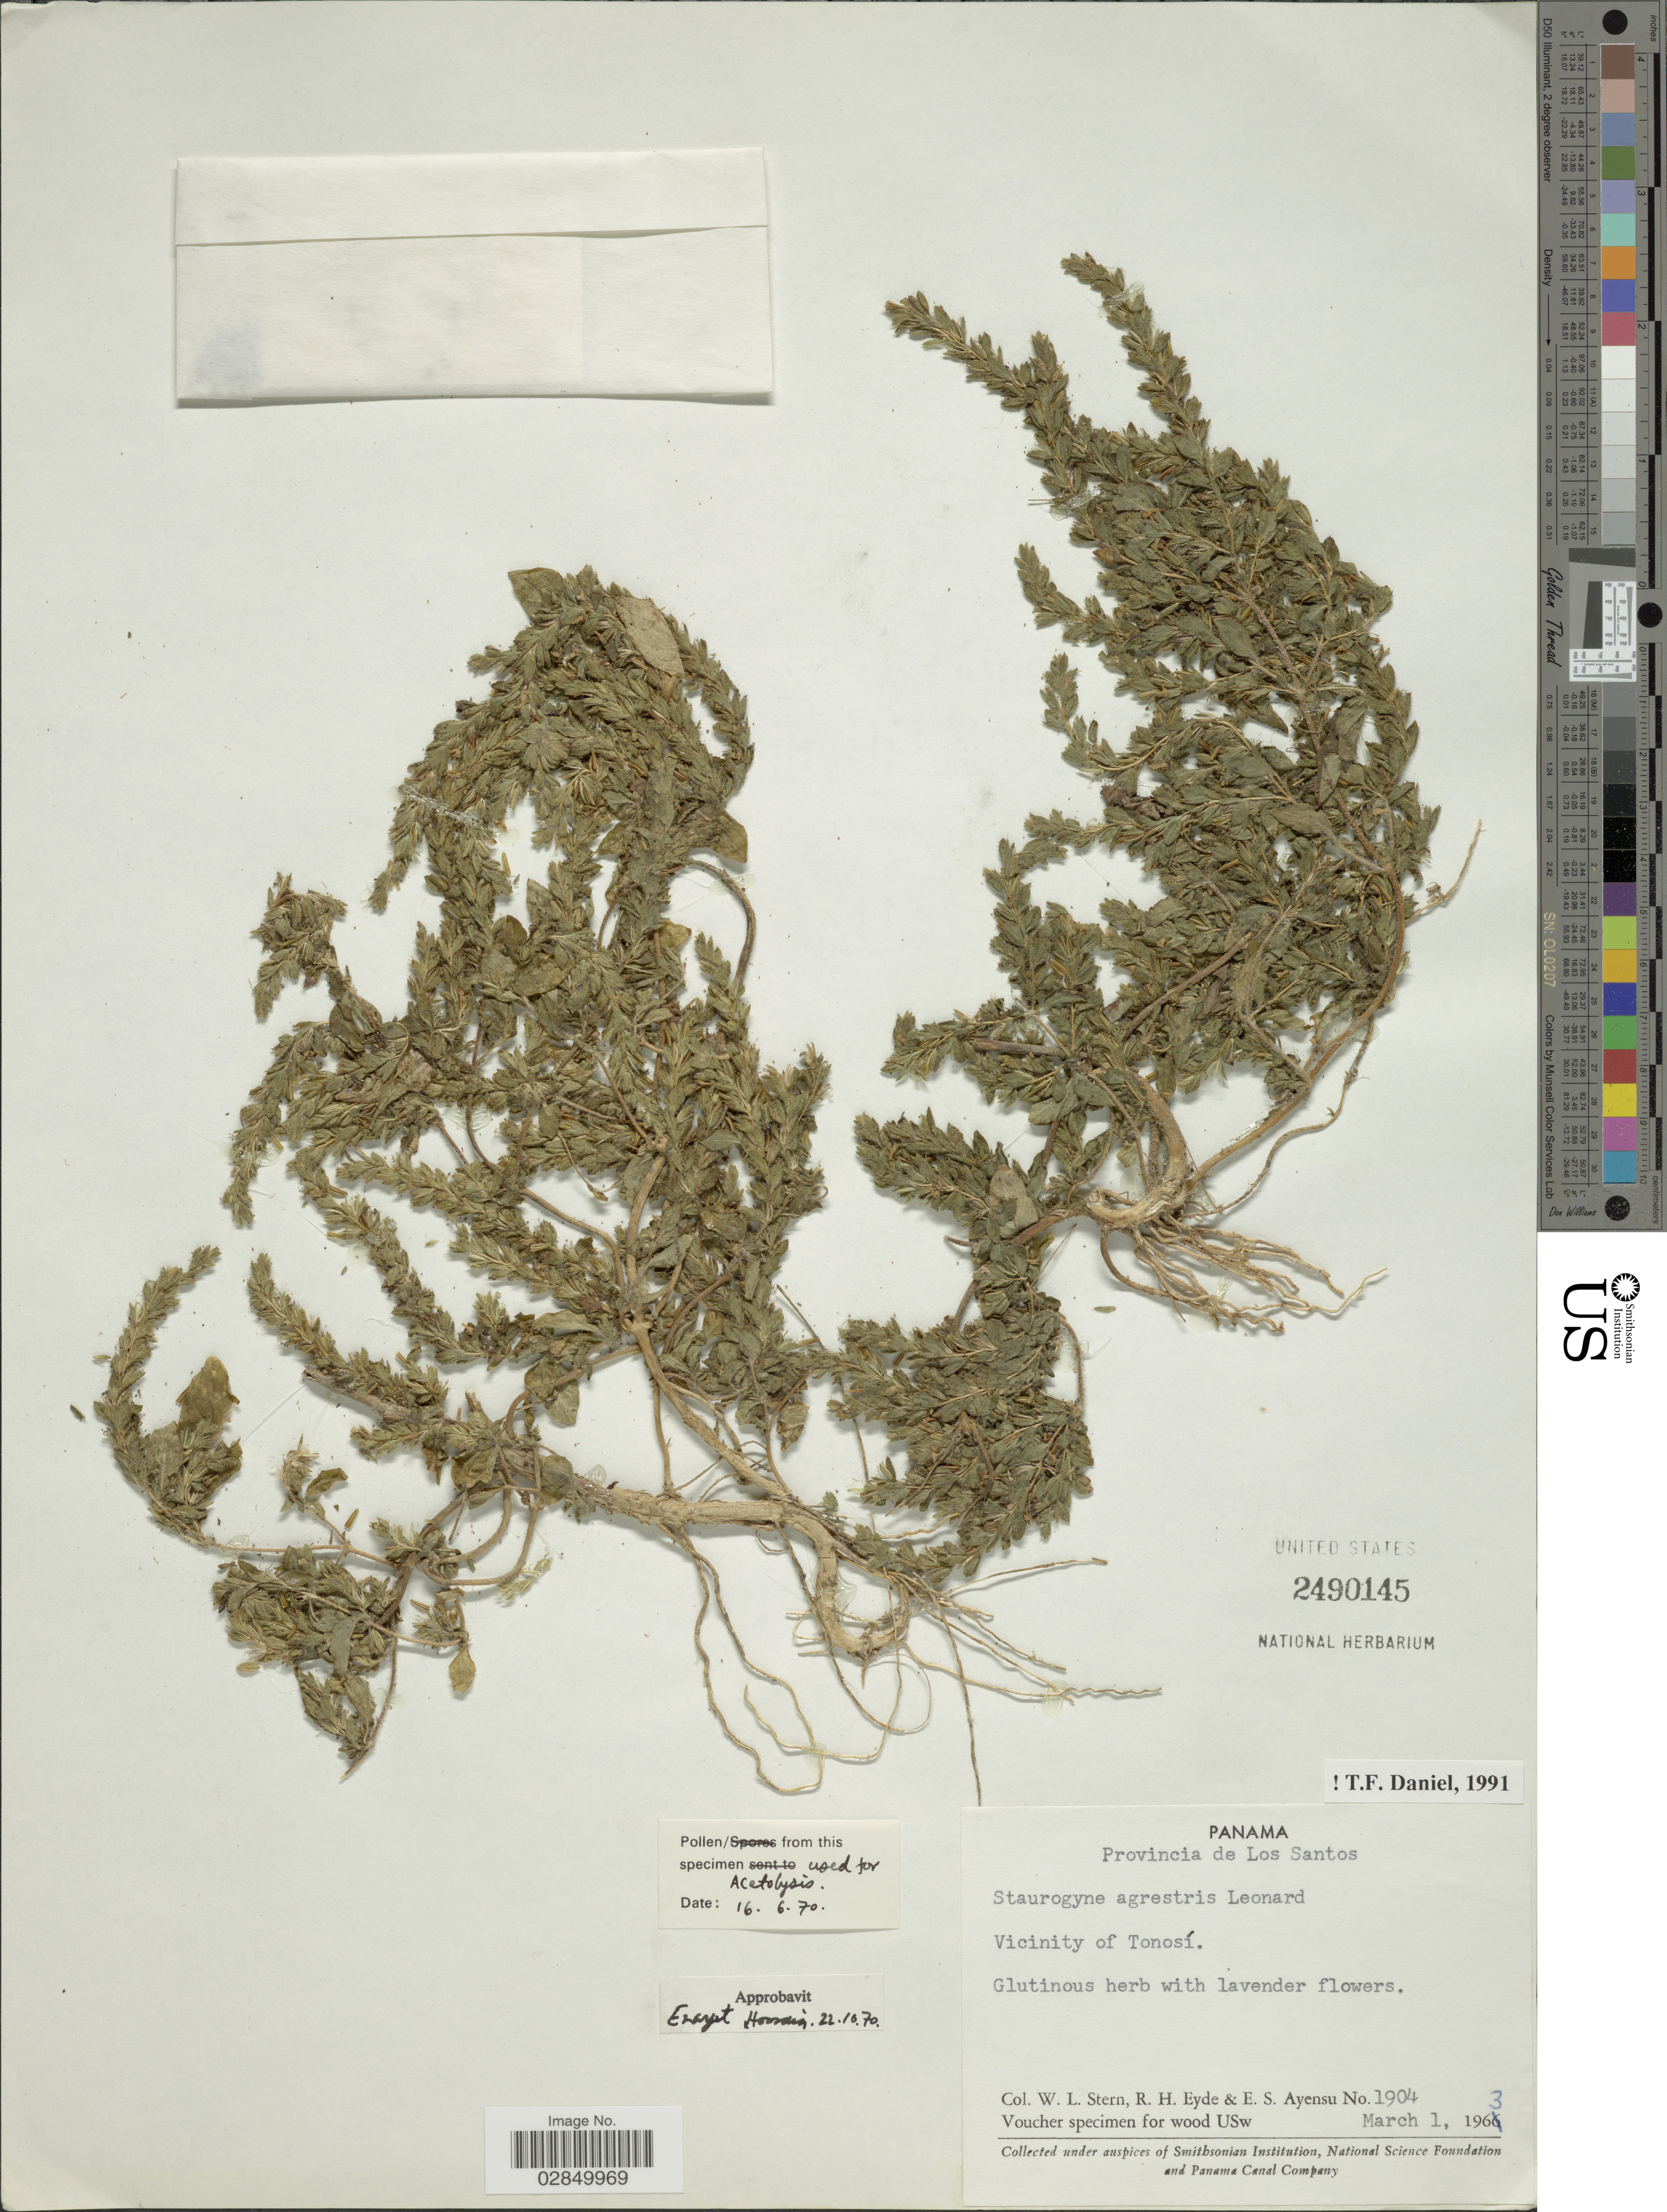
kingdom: Plantae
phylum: Tracheophyta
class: Magnoliopsida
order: Lamiales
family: Acanthaceae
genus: Staurogyne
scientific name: Staurogyne agrestis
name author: Leonard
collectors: W. L. Stern, R. H. Eyde & E. S. Ayensu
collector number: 1904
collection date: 1963-03-01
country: Panama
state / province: Los Santos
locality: Vicinity of Tonosí.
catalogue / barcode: US 2490145